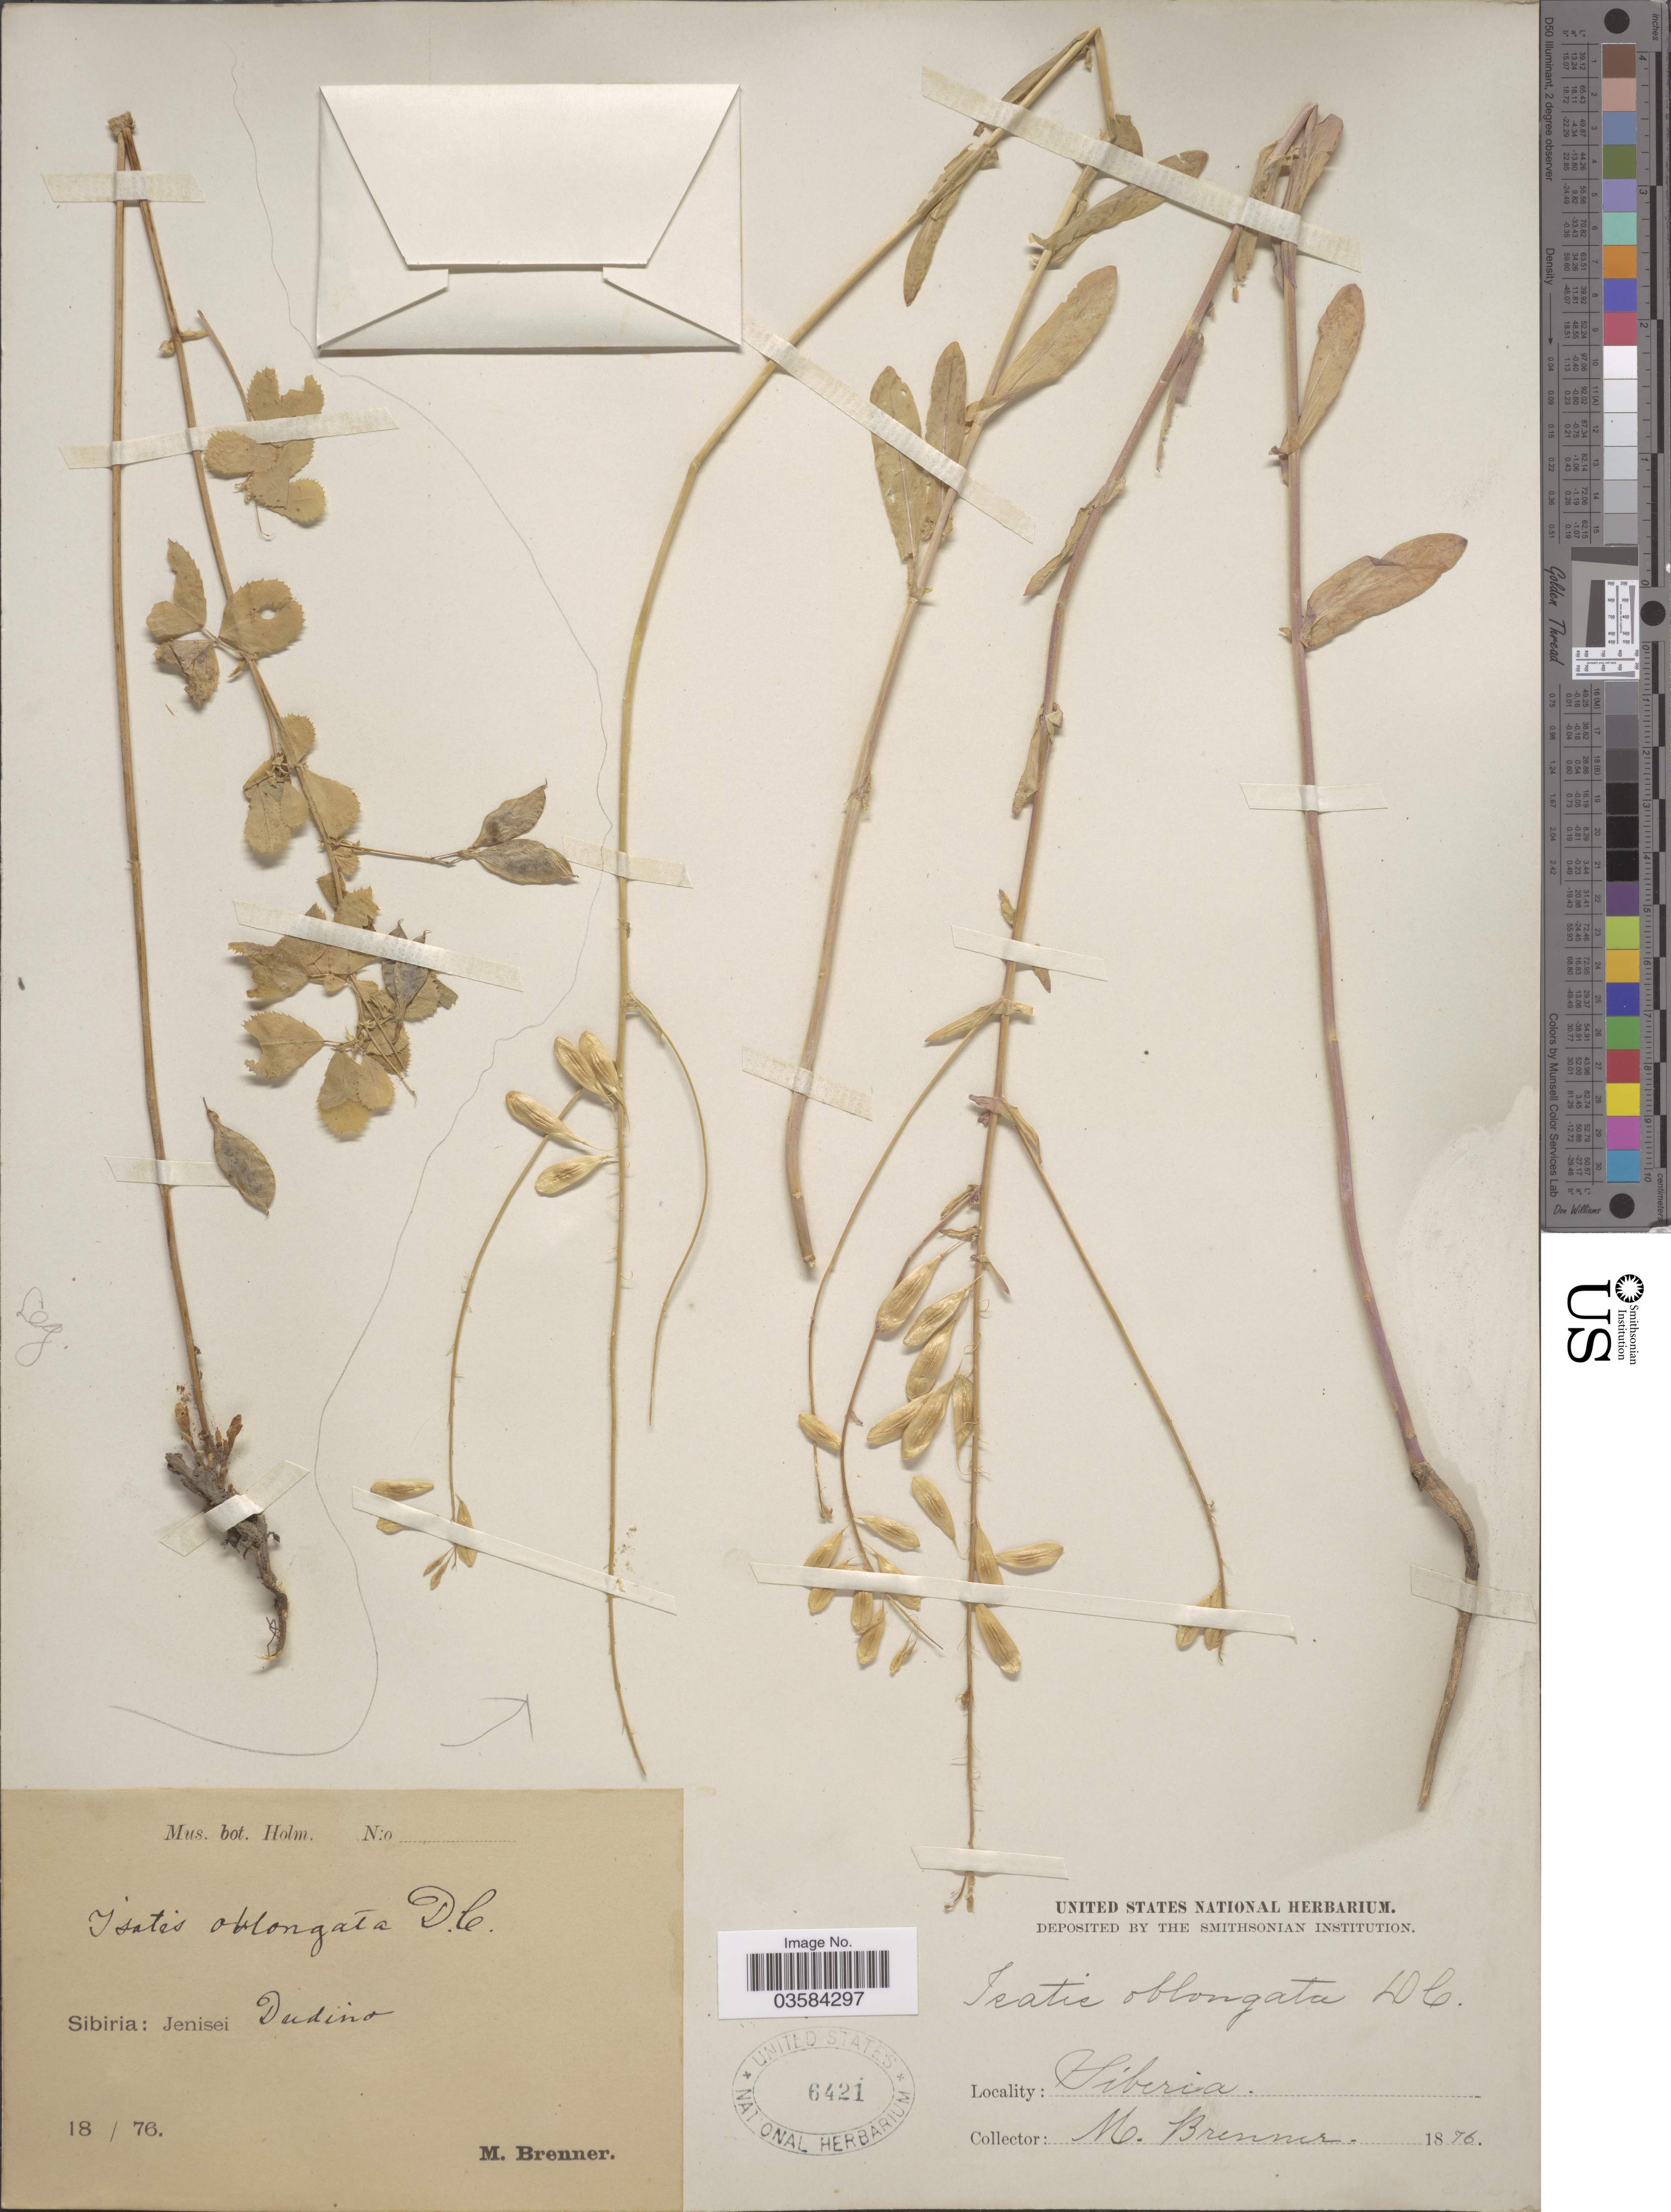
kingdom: Plantae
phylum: Tracheophyta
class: Magnoliopsida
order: Brassicales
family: Brassicaceae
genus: Isatis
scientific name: Isatis oblongata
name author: DC.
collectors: M. Brenner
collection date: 1876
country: Russian Federation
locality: Sibiria: Jenisei Dudino.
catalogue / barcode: US 6421